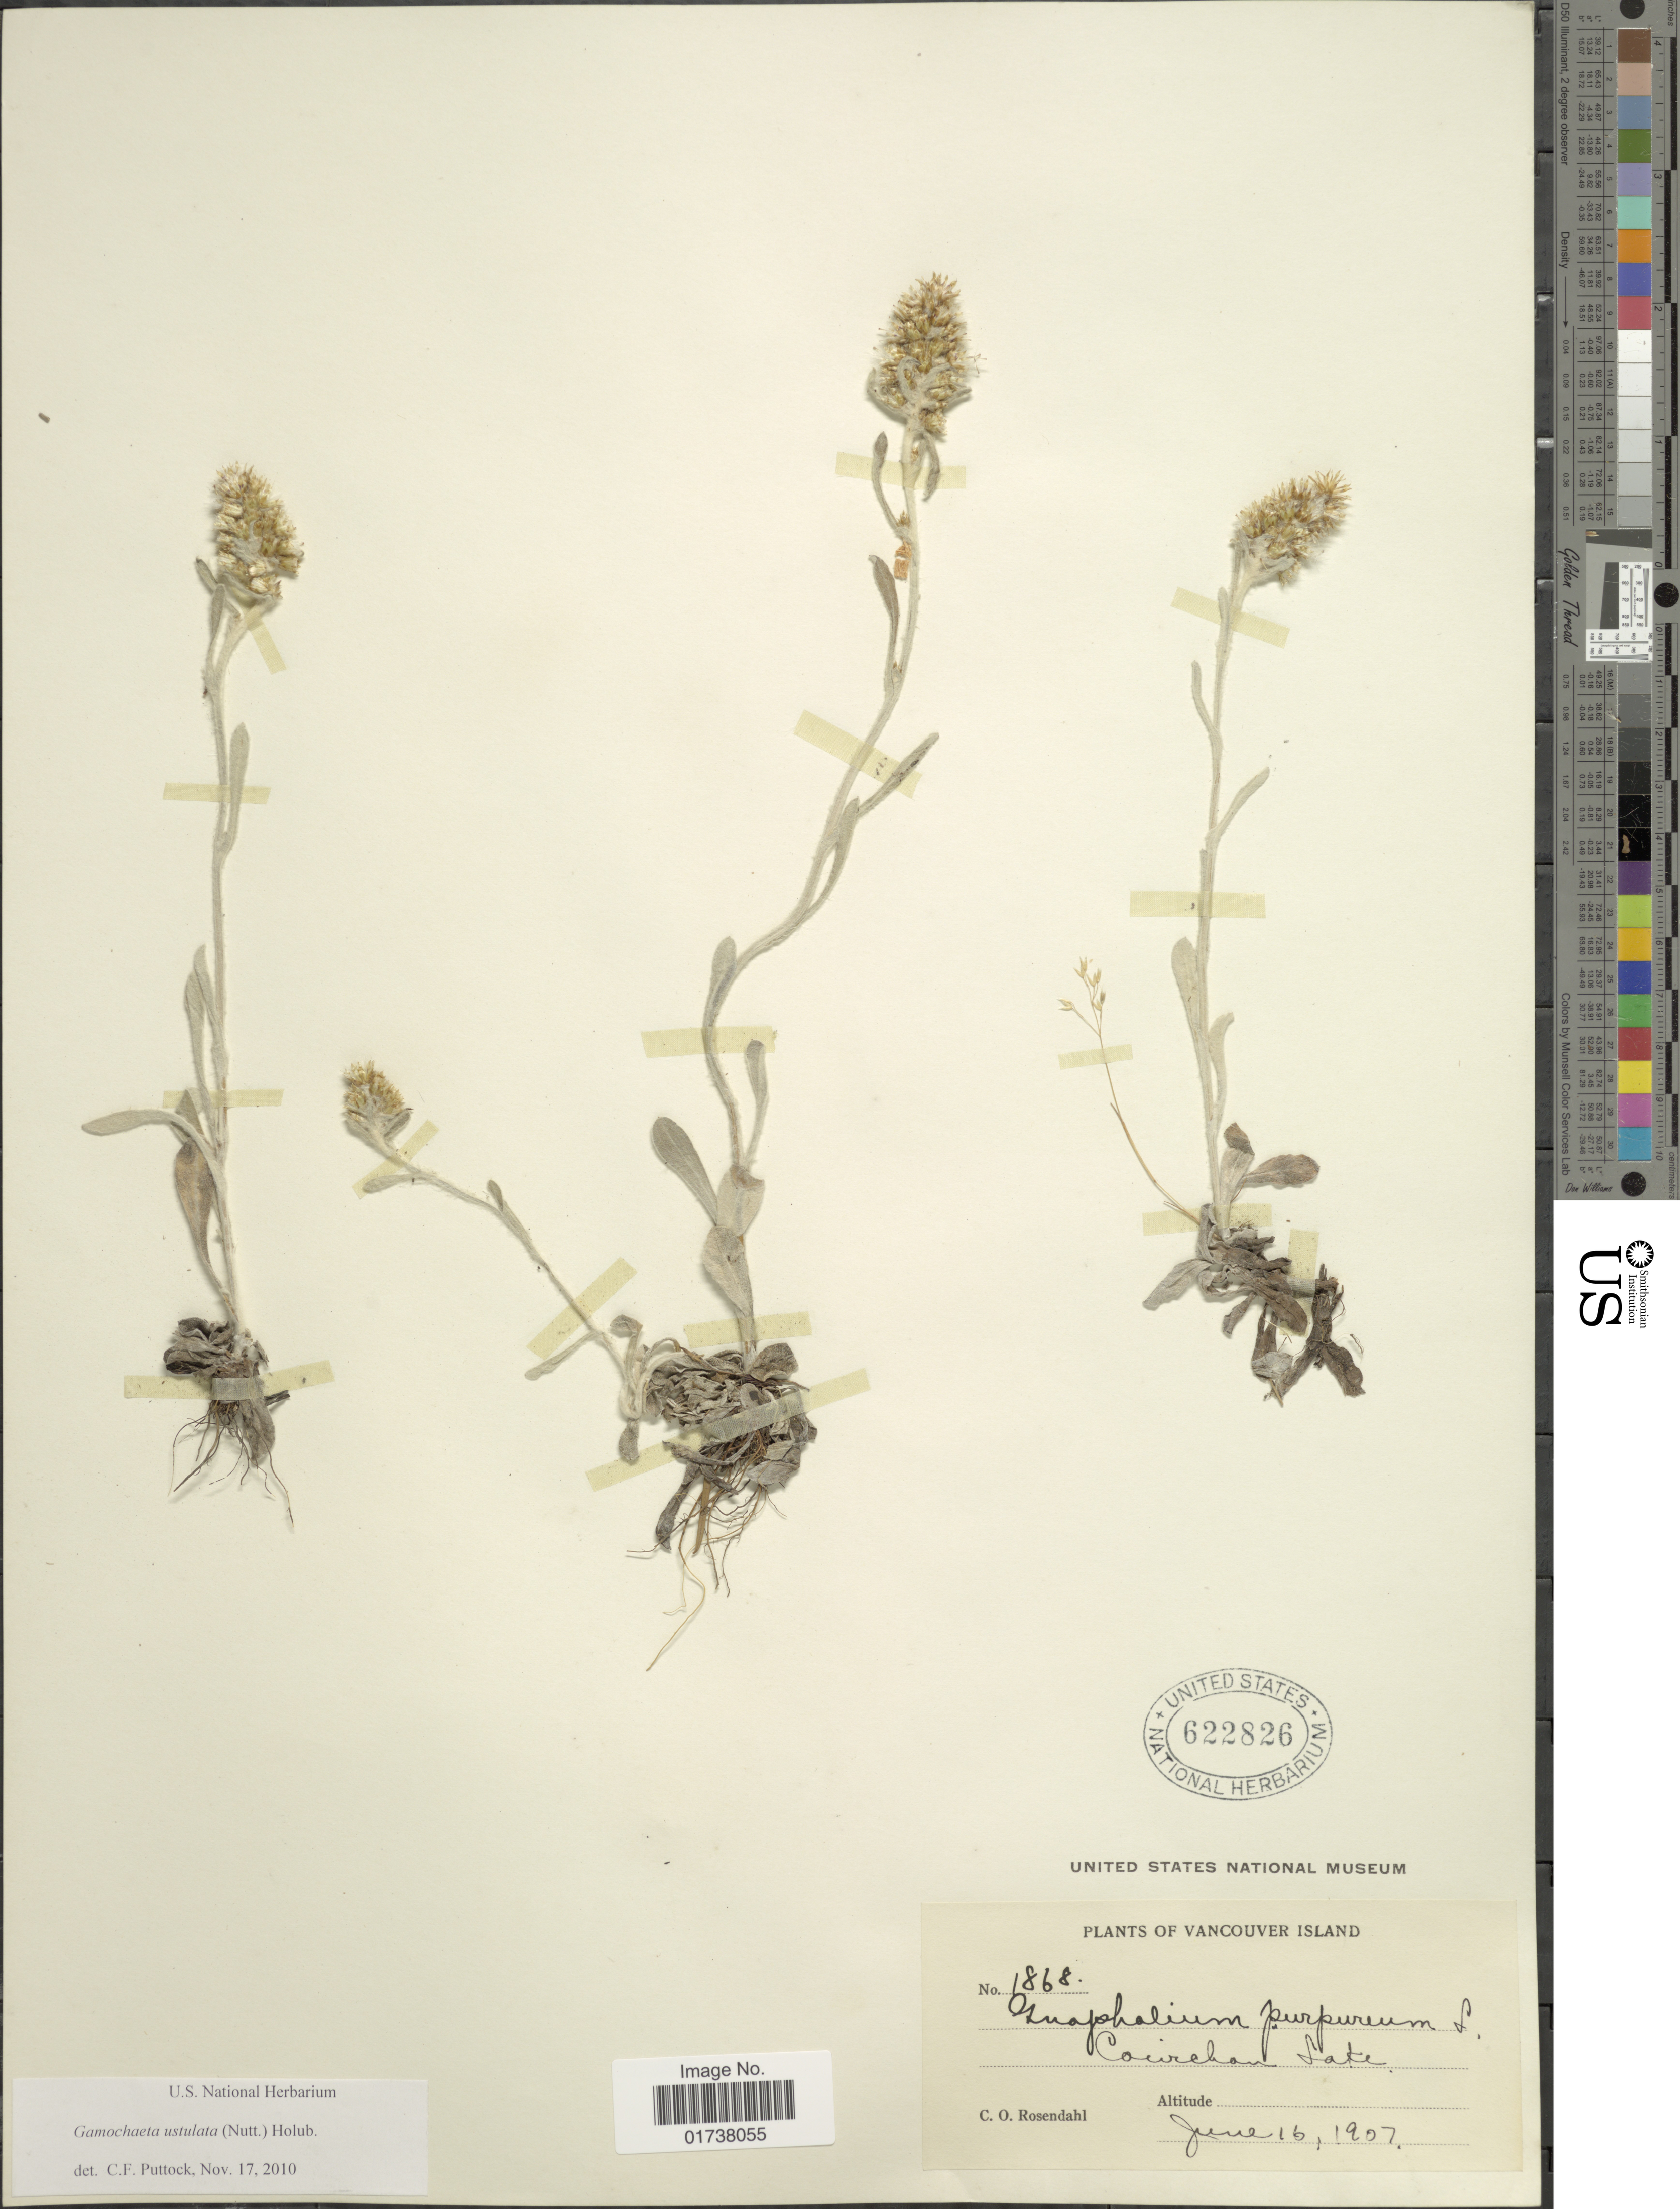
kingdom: Plantae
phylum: Tracheophyta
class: Magnoliopsida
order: Asterales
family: Asteraceae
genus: Gamochaeta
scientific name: Gamochaeta ustulata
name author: (Nutt.) Holub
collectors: C. O. Rosendahl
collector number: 1868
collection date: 1907-06-16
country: Canada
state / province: British Columbia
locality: Vancouver Island, Courchan Lake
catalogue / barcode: US 622826